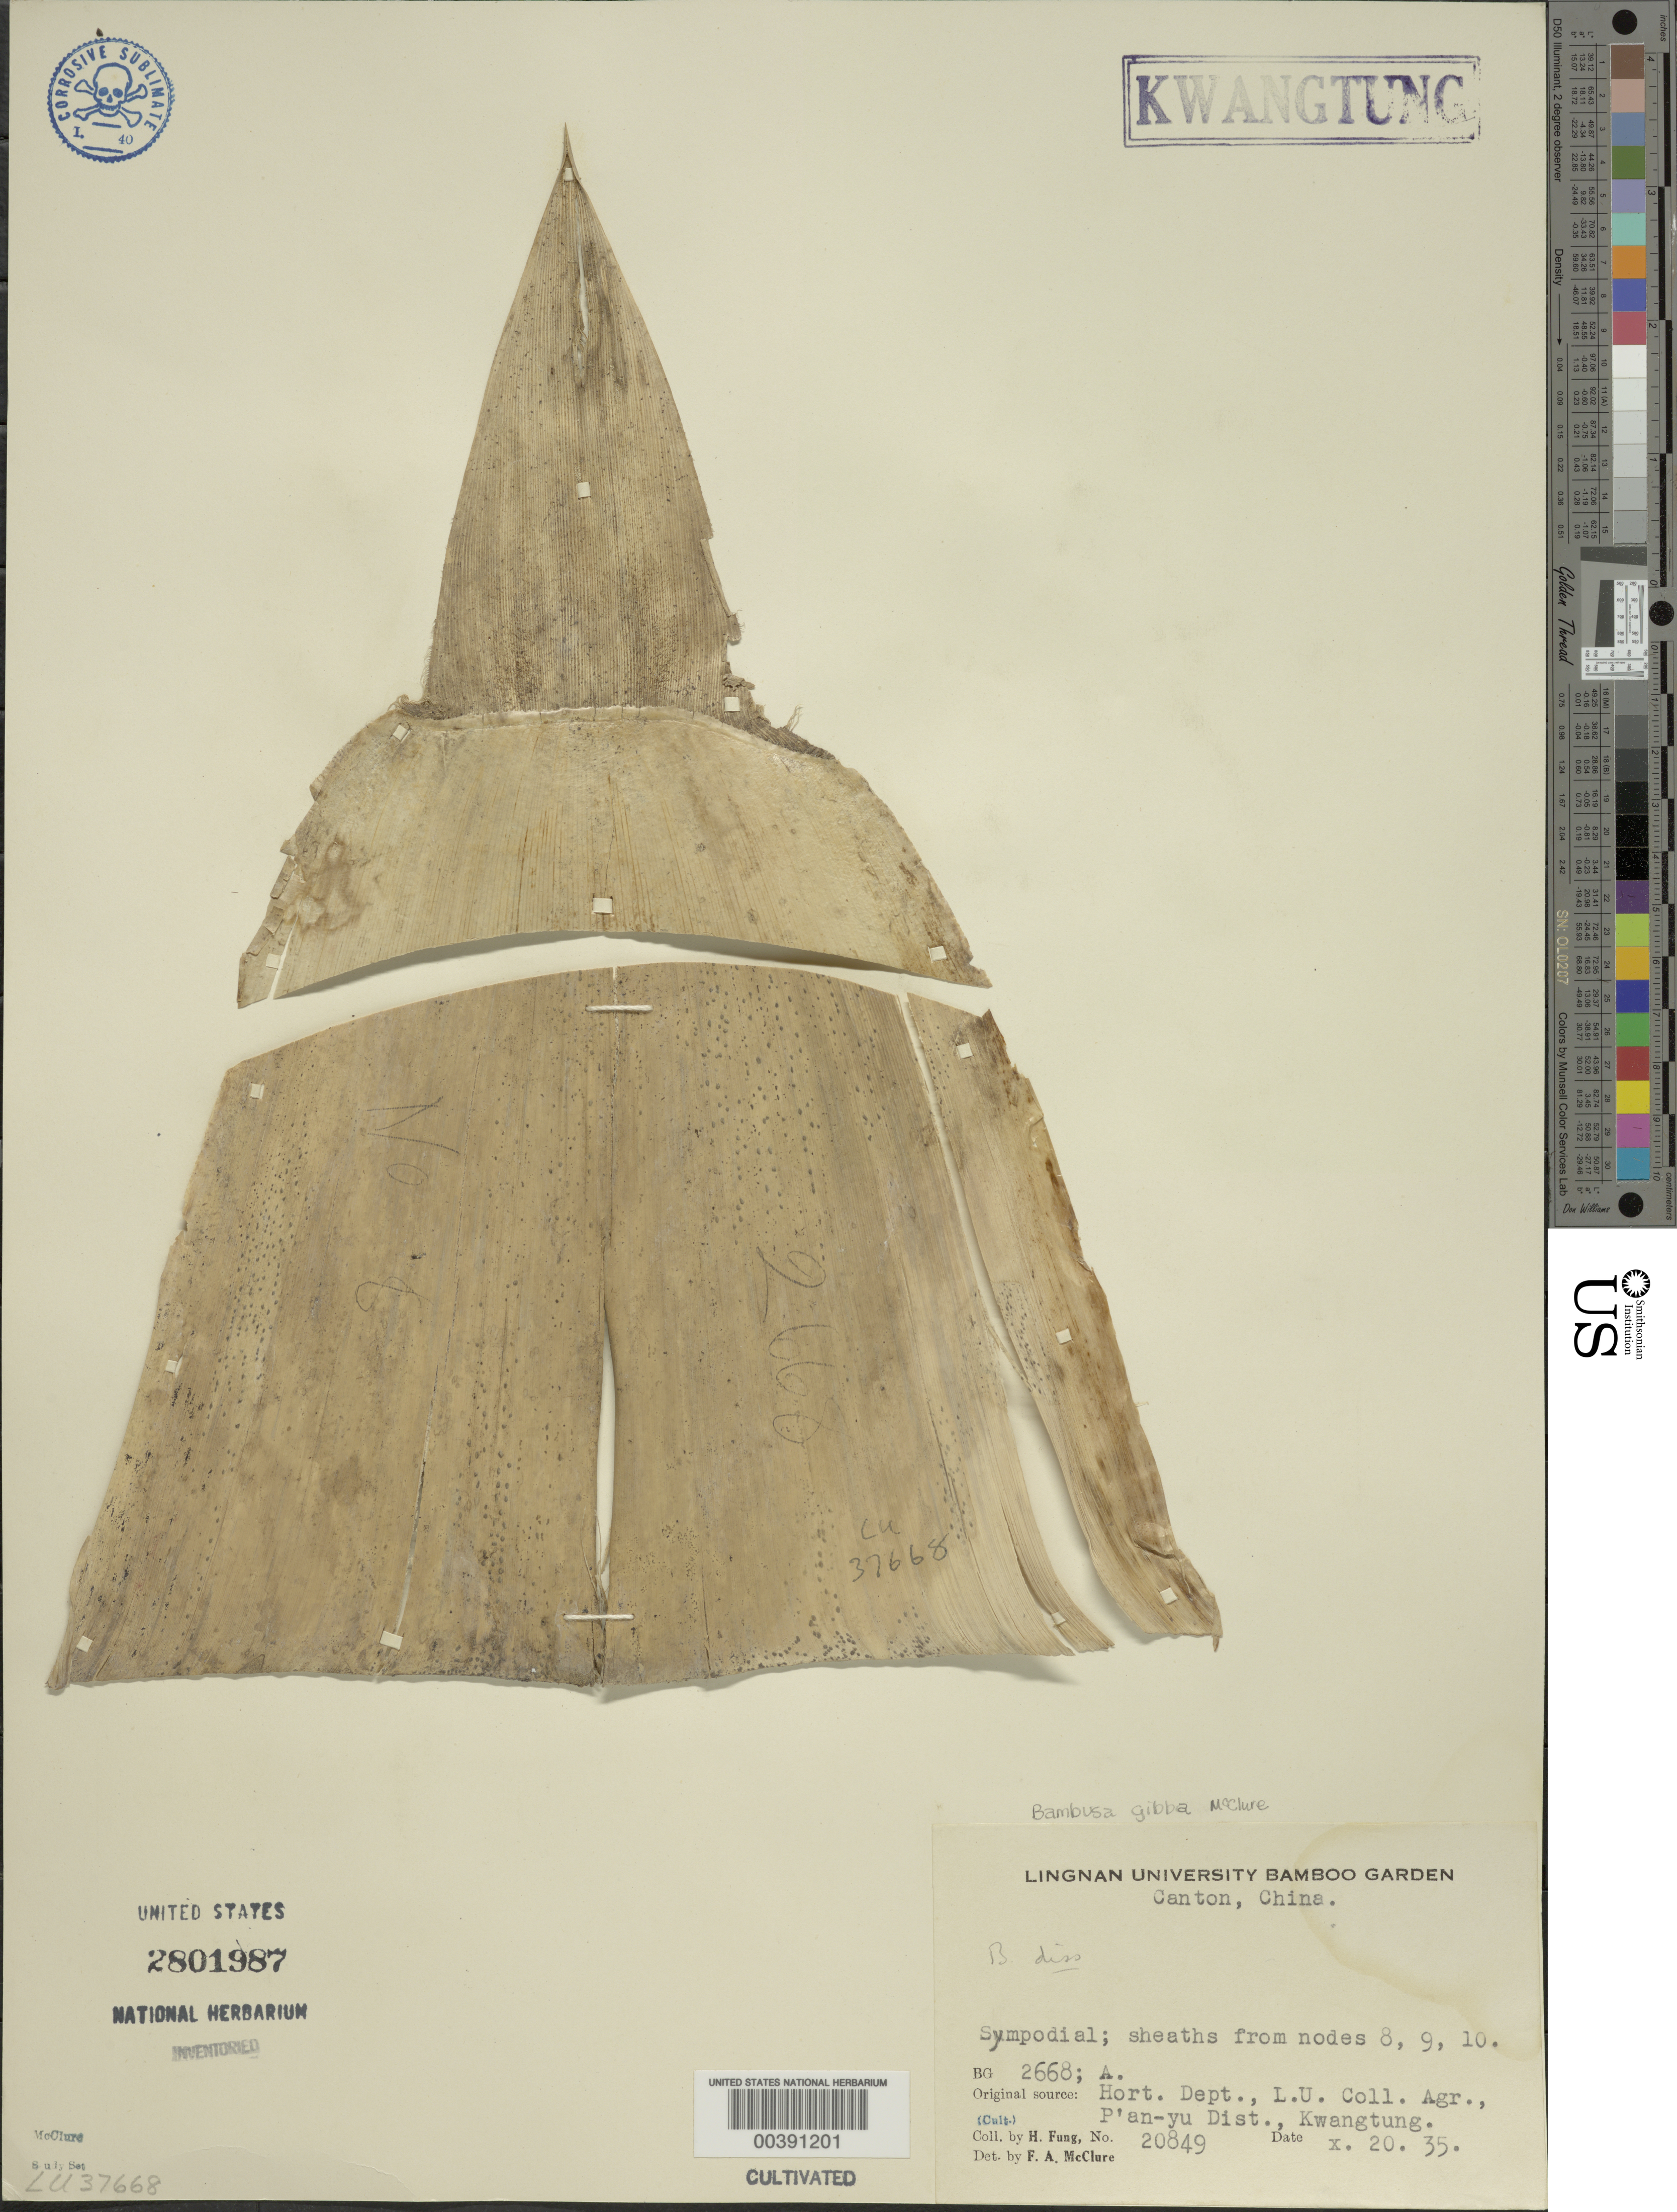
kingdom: Plantae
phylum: Tracheophyta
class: Liliopsida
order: Poales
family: Poaceae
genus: Bambusa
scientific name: Bambusa gibba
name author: McClure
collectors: H. L. Fung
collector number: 20849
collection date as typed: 20 Oct 1935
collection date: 1935-10-20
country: China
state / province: Guangdong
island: Honam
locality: Lingnan univ. bg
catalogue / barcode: US 2801987